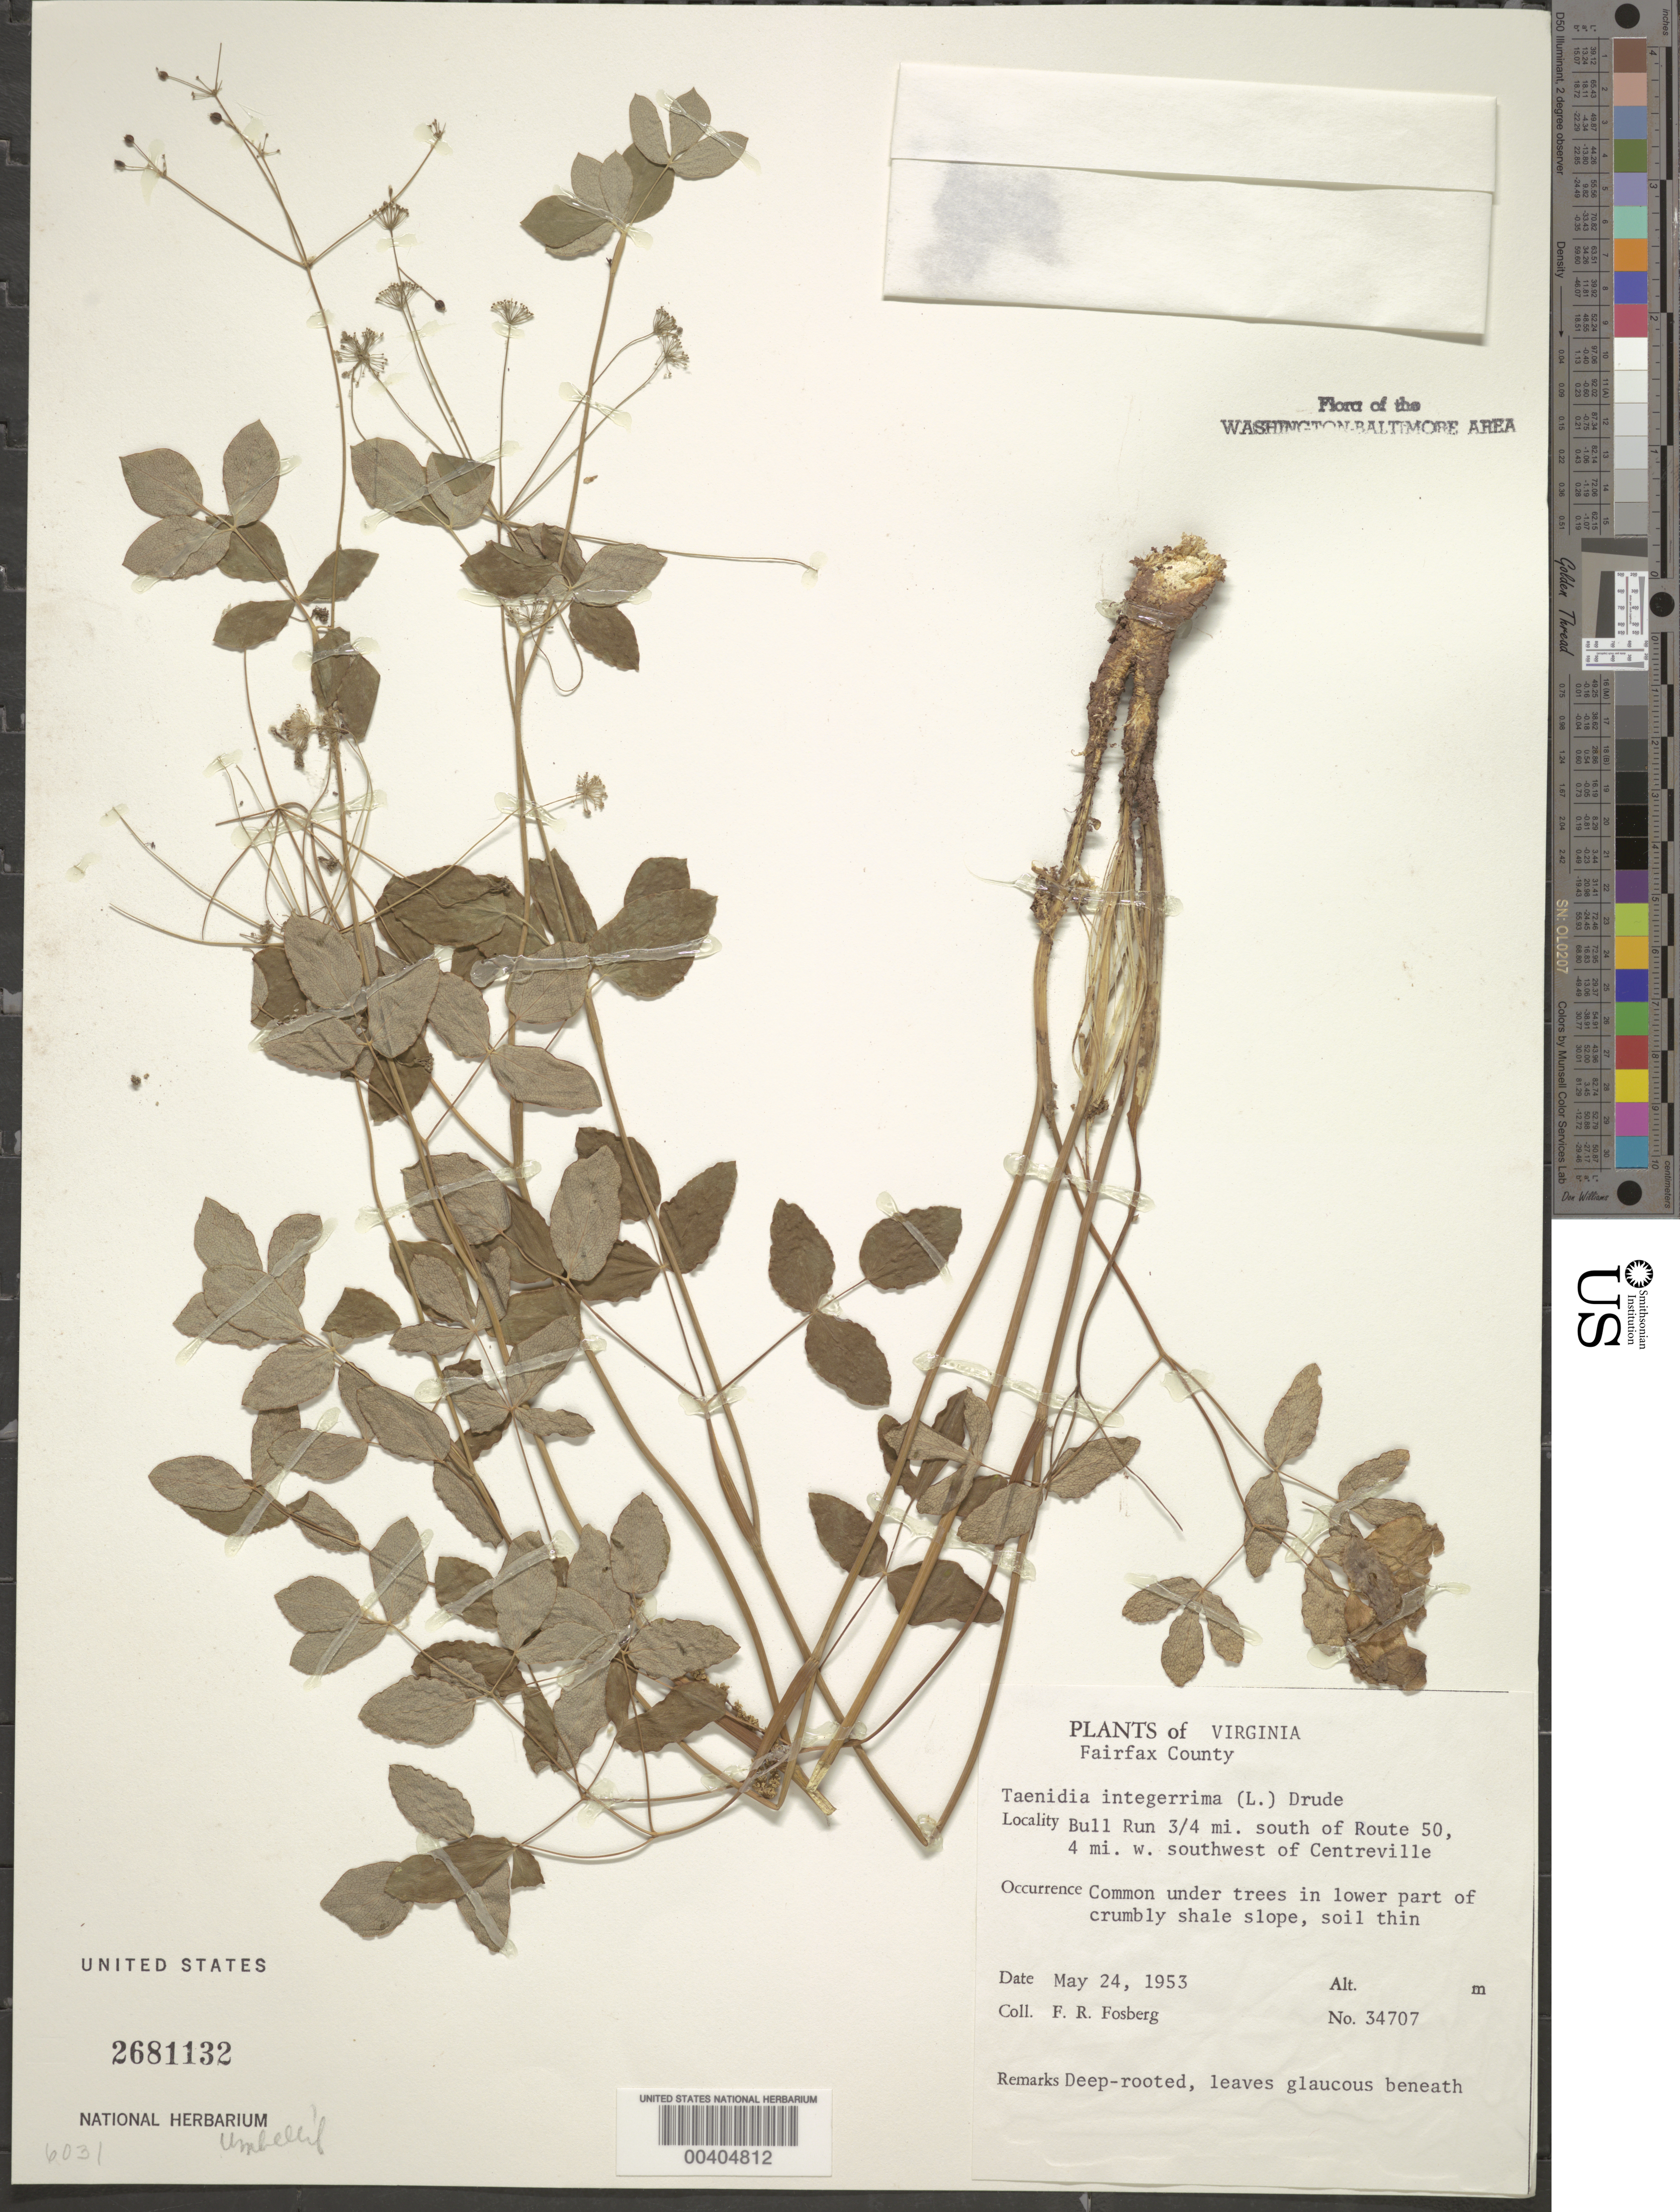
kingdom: Plantae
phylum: Tracheophyta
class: Magnoliopsida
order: Apiales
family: Apiaceae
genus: Taenidia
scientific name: Taenidia integerrima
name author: (L.) Drude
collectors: F. R. Fosberg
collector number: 34707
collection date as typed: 24 May 1953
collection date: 1953-05-24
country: United States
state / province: Virginia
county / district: Fairfax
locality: Bull Run south of Route 50, southwest of Centreville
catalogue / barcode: US 2681132